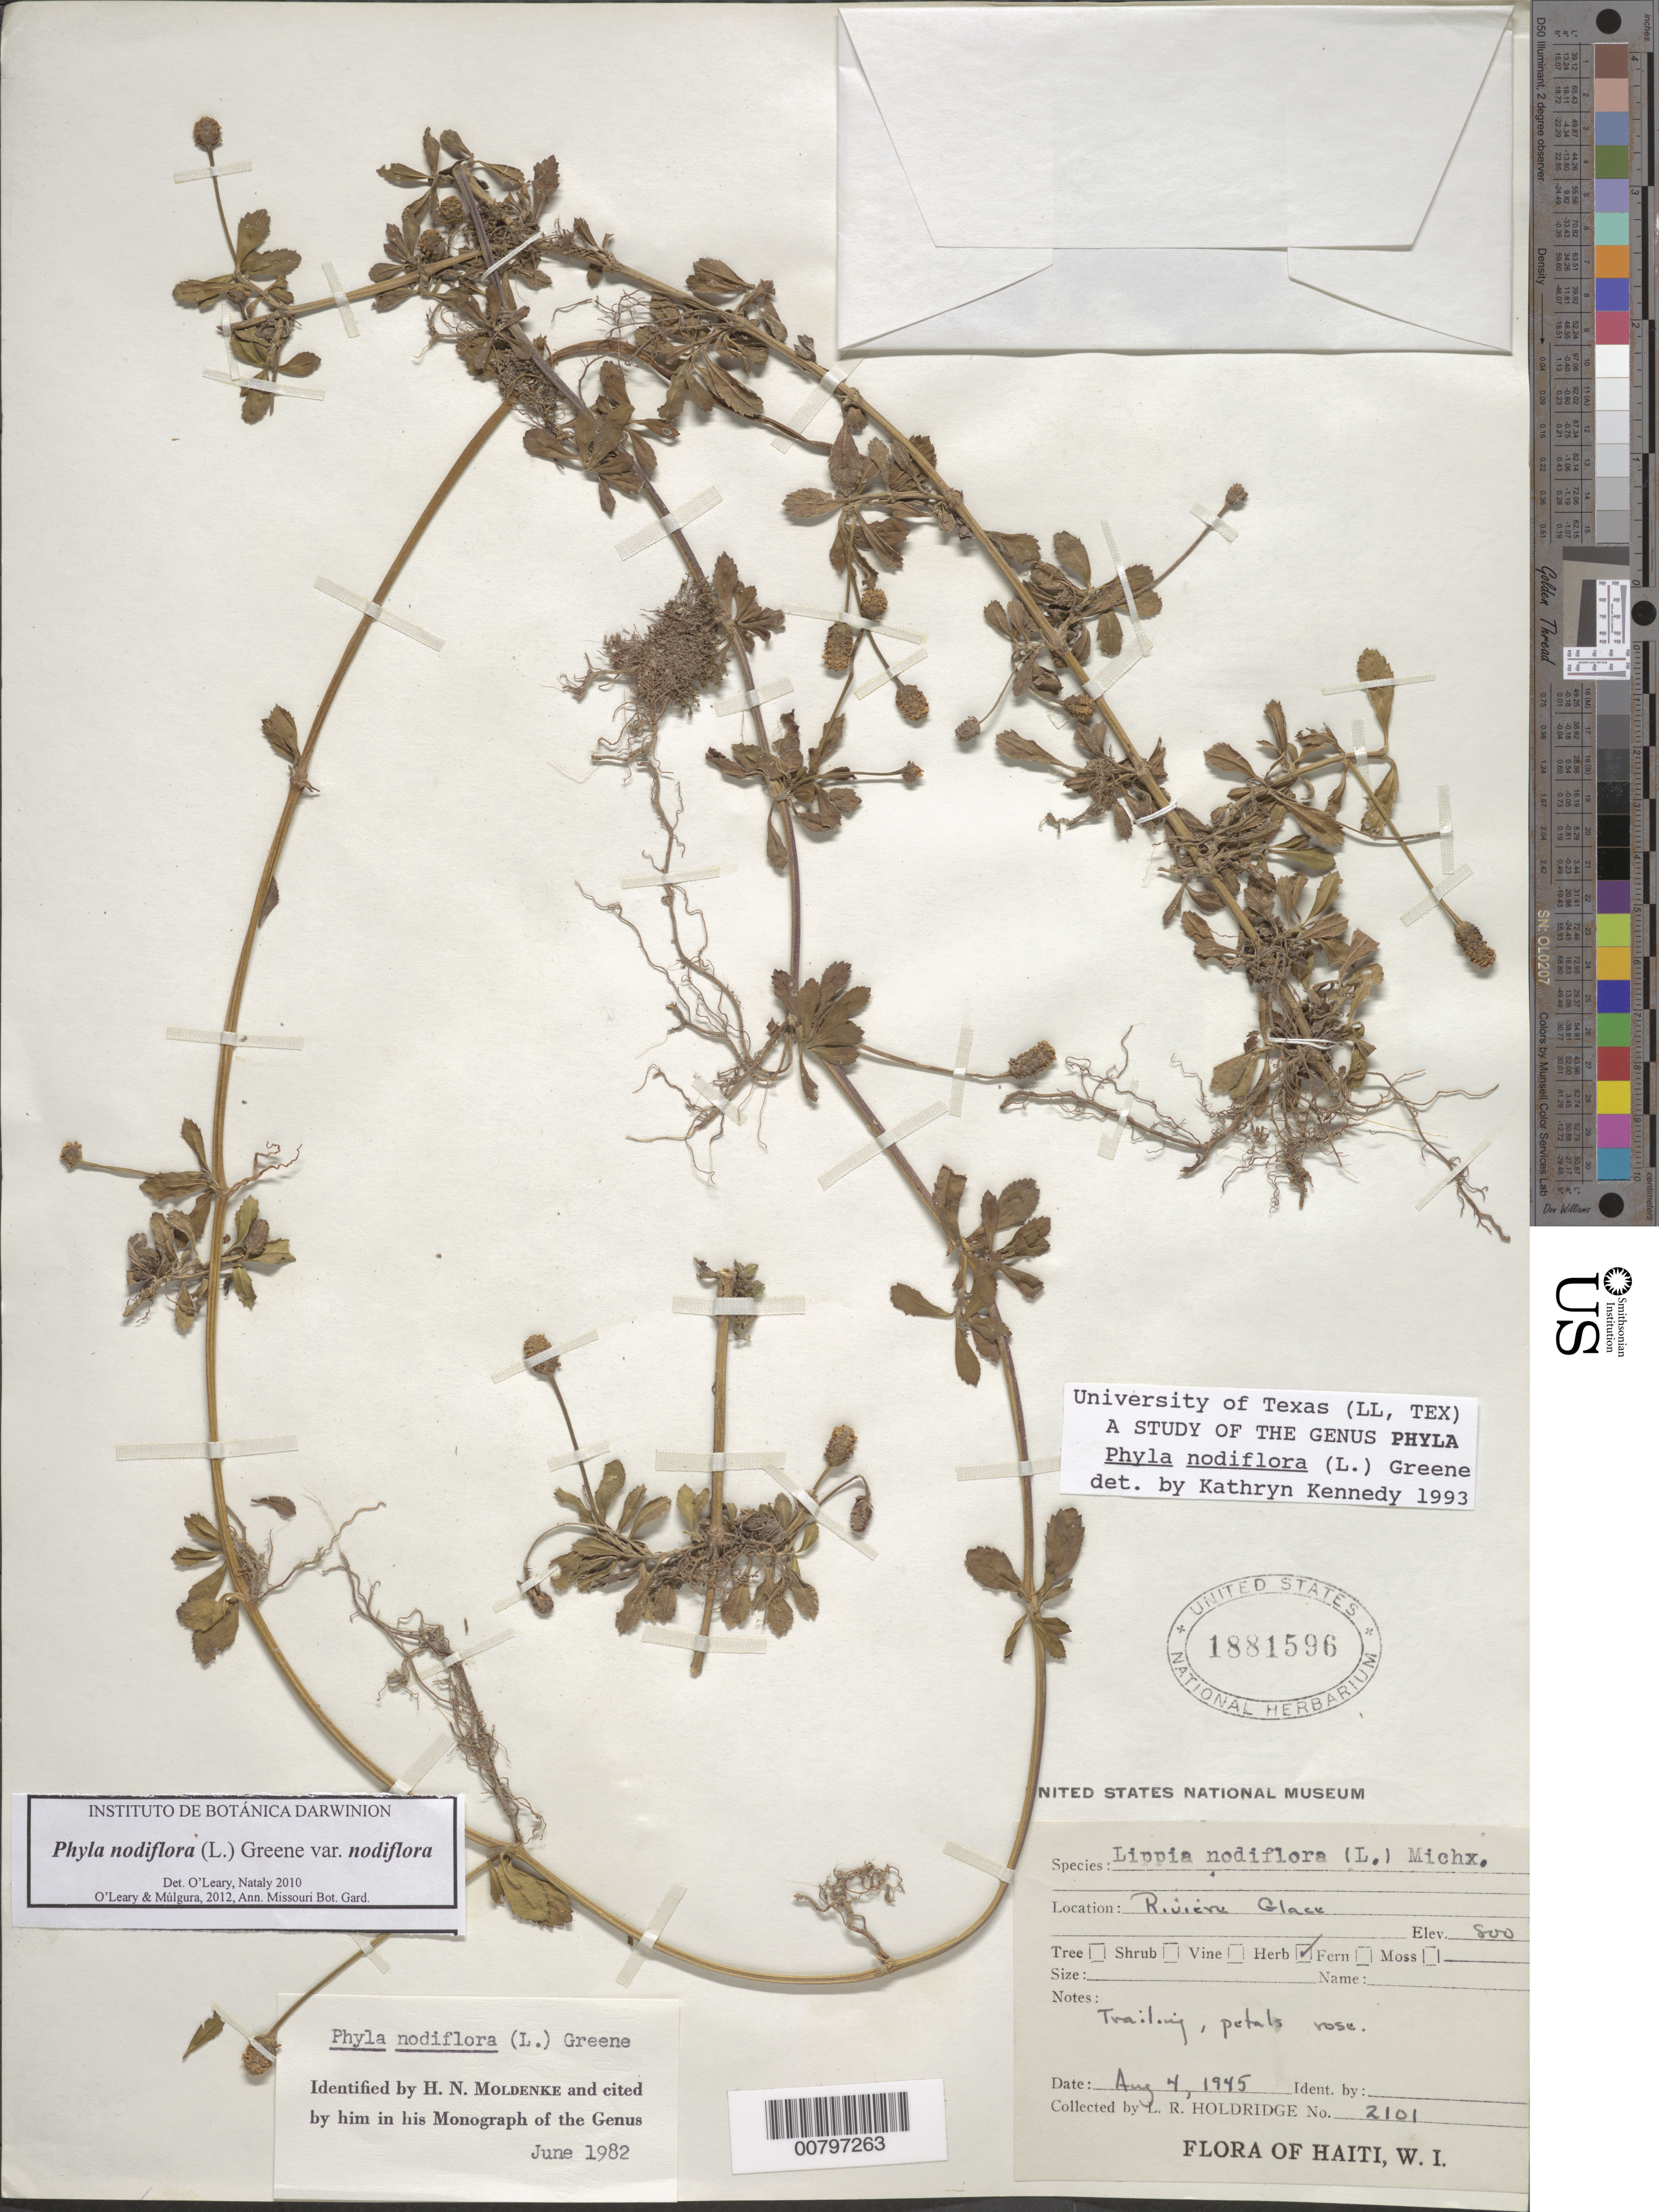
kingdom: Plantae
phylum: Tracheophyta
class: Magnoliopsida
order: Lamiales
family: Verbenaceae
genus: Phyla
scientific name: Phyla nodiflora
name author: (L.) Greene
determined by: Kennedy, K.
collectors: L. Holdridge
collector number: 2101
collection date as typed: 04 Aug 1945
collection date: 1945-08-04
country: Haiti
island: Hispaniola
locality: Riviere Glace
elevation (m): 800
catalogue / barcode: US 1881596